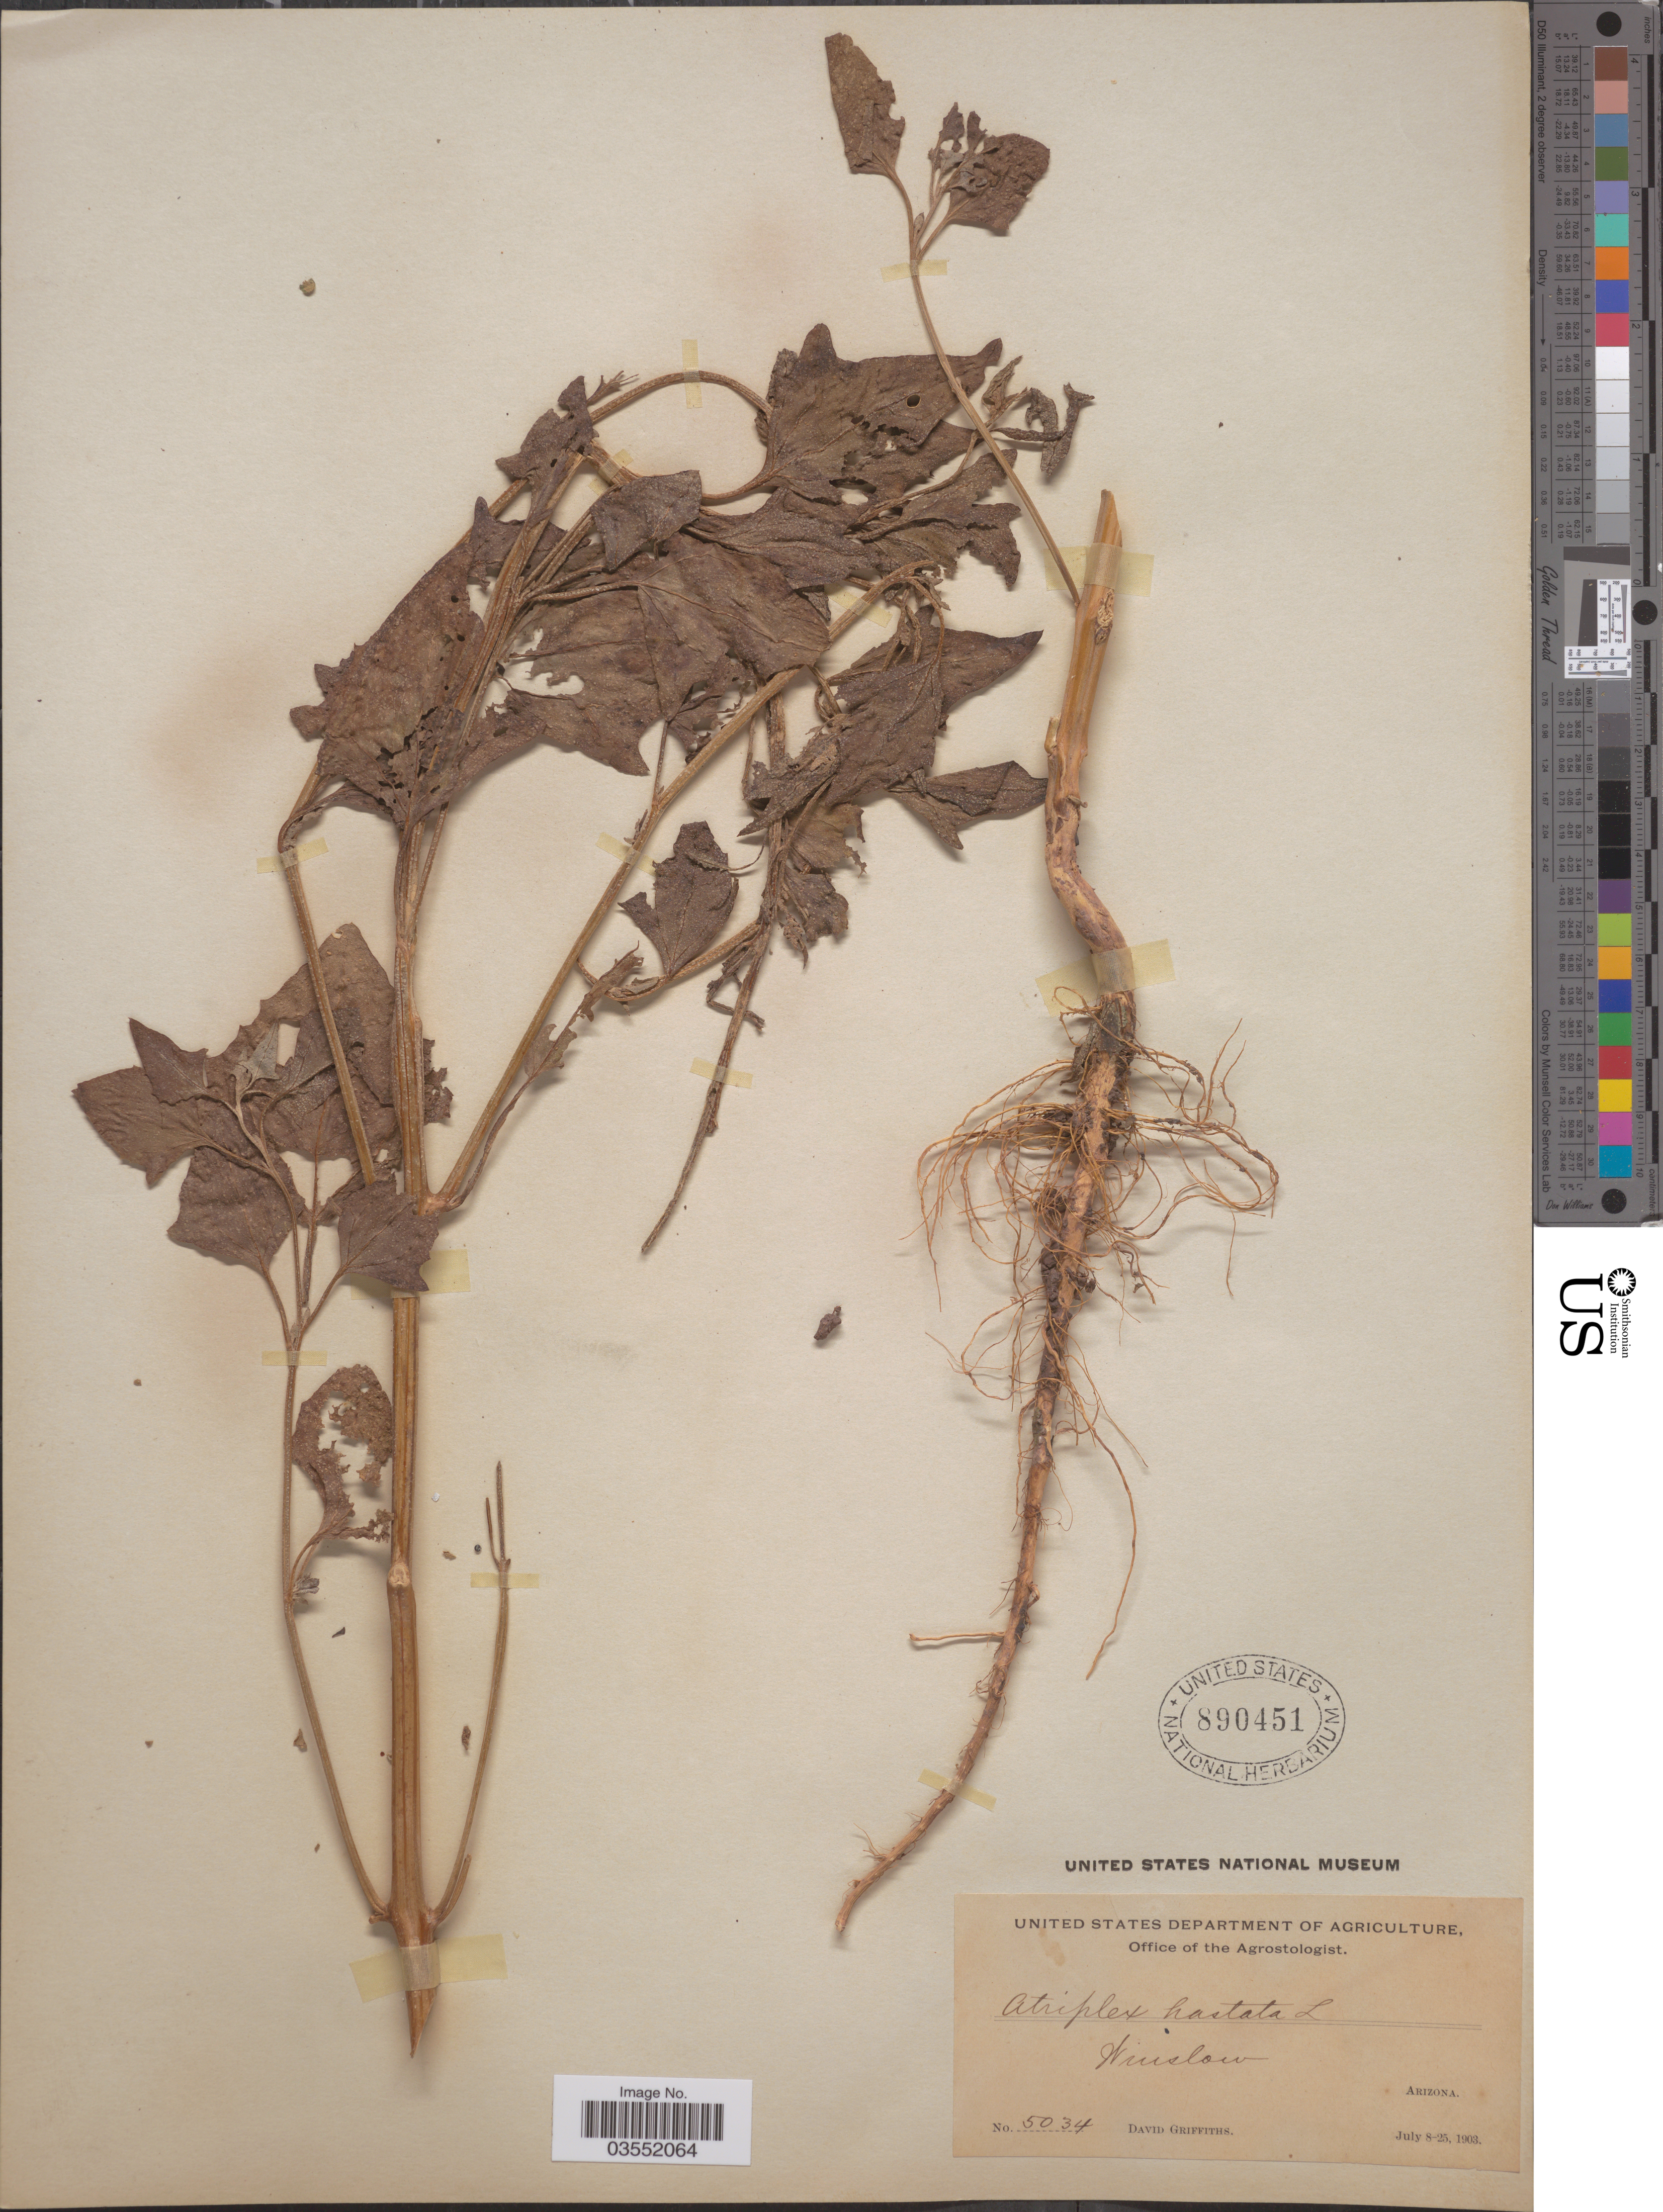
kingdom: Plantae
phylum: Tracheophyta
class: Magnoliopsida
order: Caryophyllales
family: Amaranthaceae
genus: Atriplex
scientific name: Atriplex hastata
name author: L.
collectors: D. Griffiths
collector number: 5034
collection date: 1903-07-08/1903-07-25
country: United States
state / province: Arizona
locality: Winslow.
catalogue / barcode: US 890451